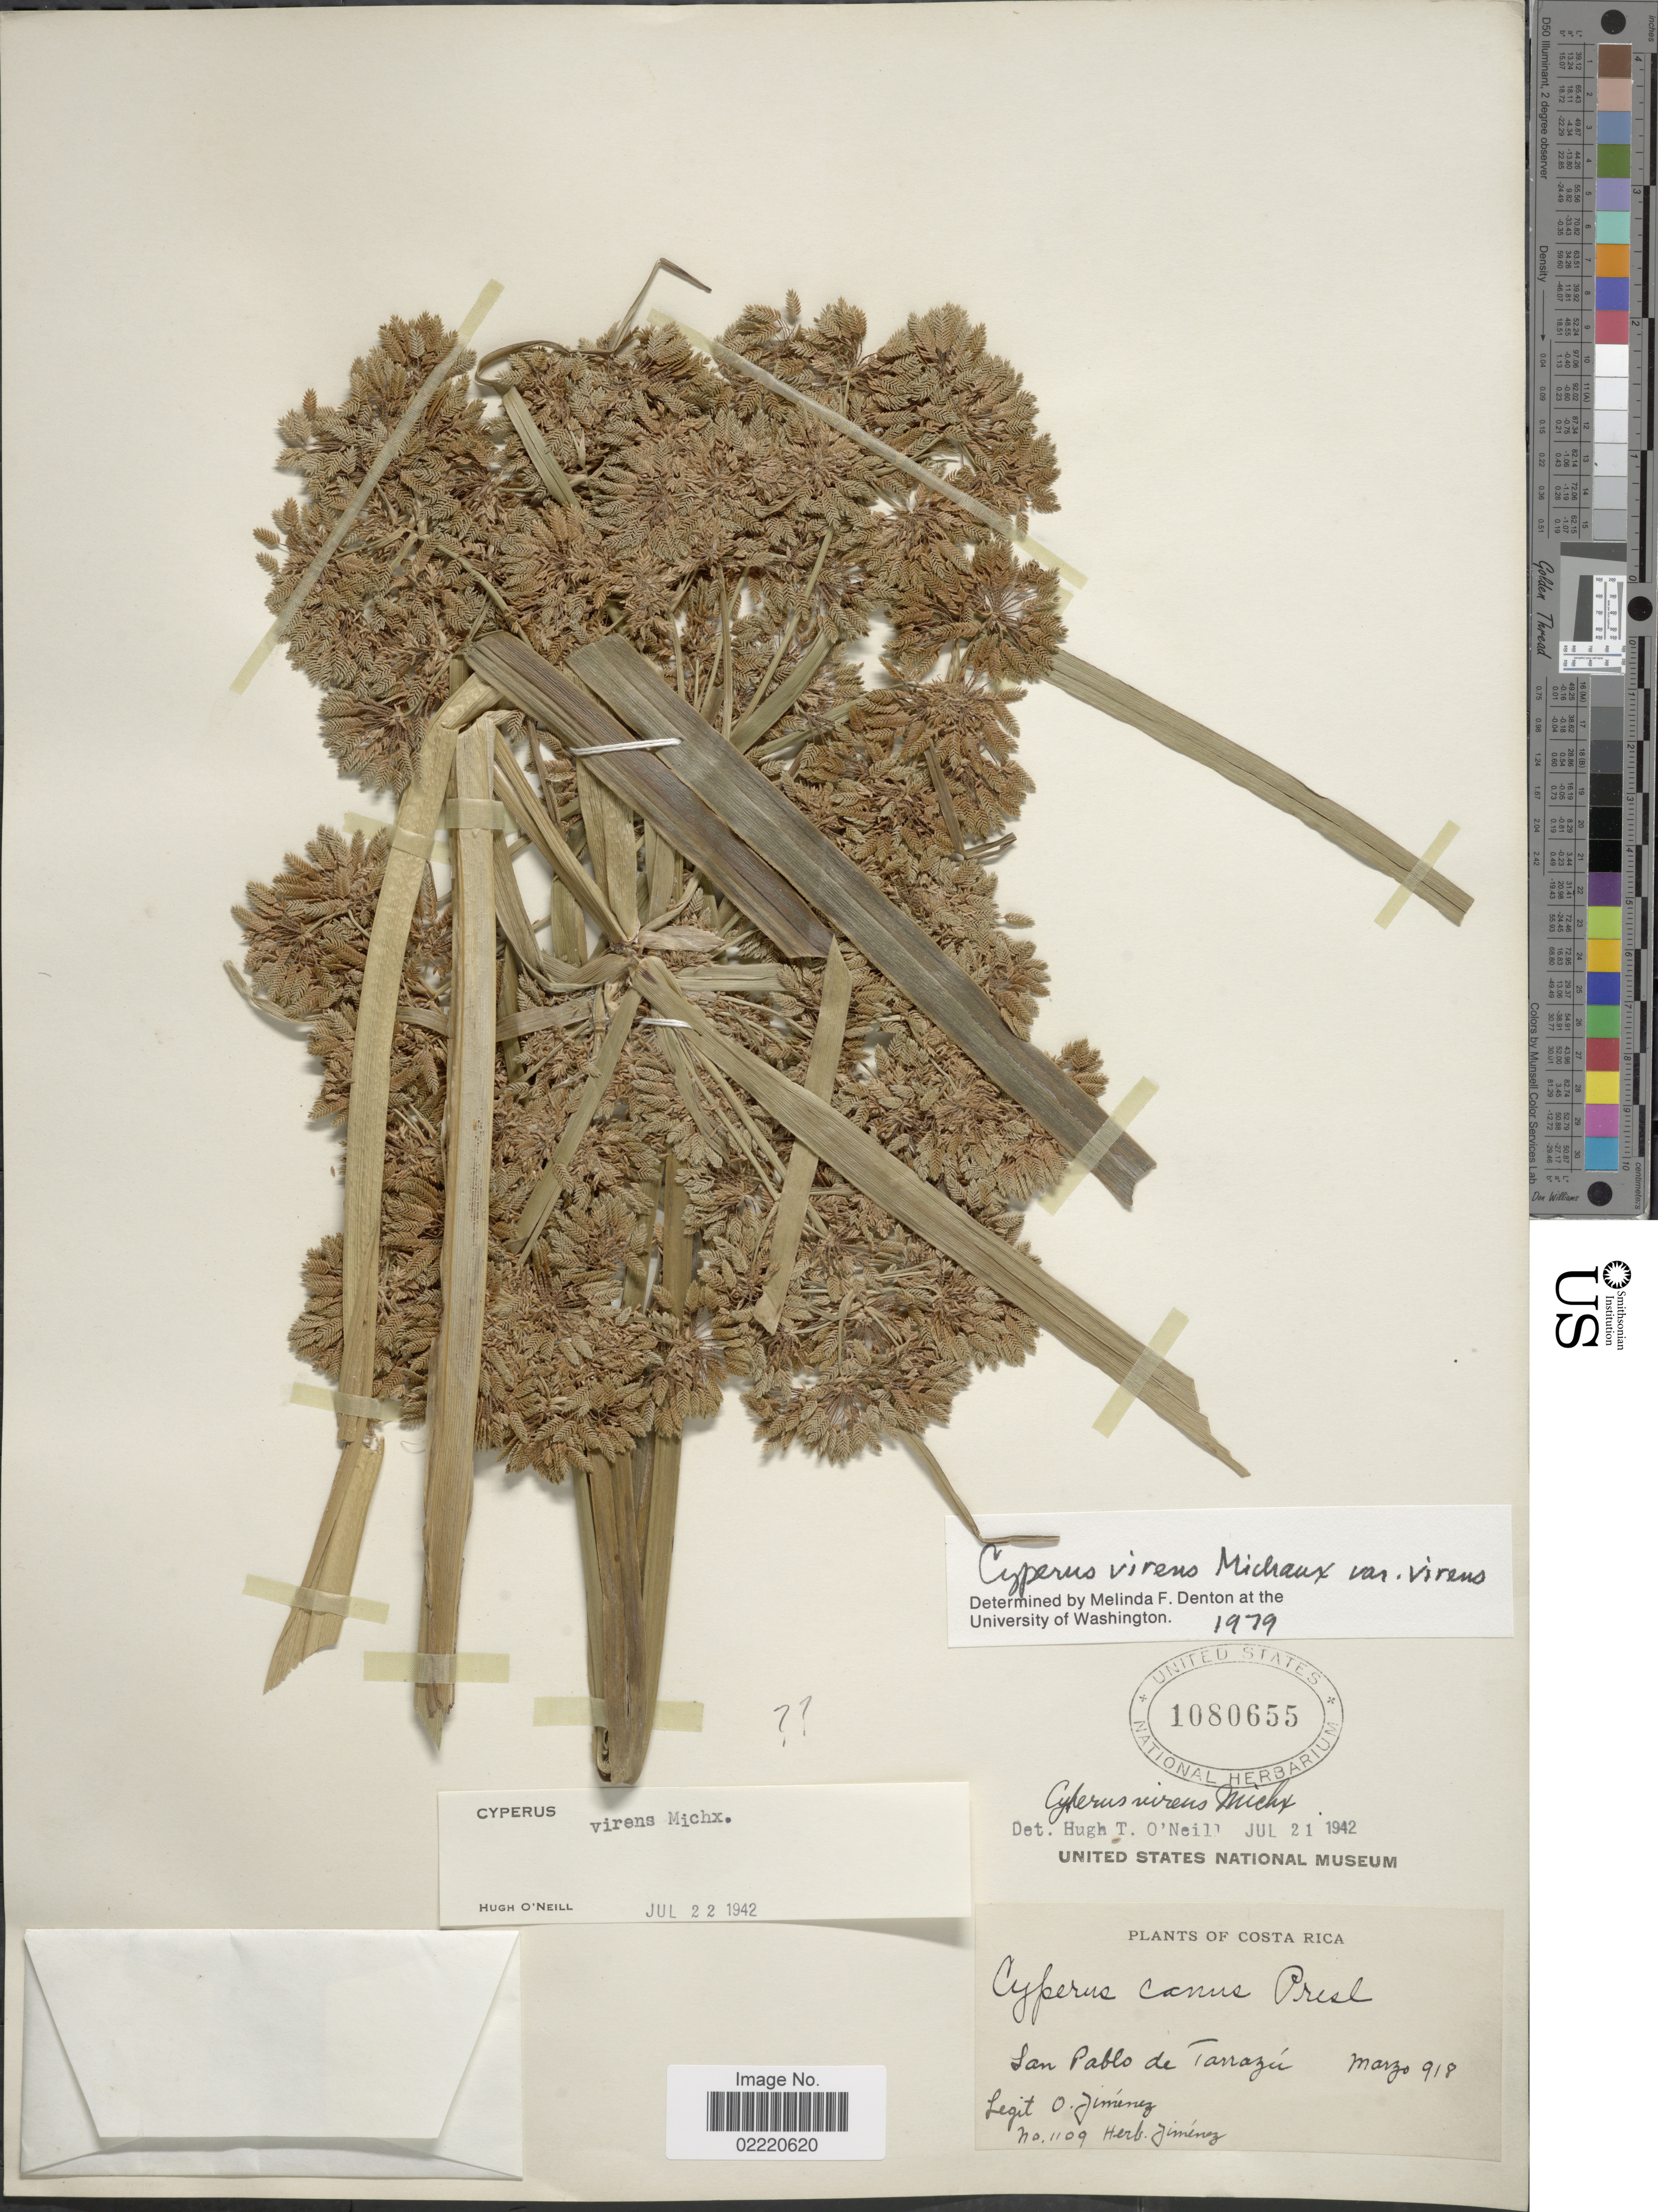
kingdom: Plantae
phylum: Tracheophyta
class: Liliopsida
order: Poales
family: Cyperaceae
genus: Cyperus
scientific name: Cyperus virens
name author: Michx.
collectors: O. Jiménez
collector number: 1109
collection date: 1918-03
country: Costa Rica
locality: San Pablo de Tarrazu.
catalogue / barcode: US 1080655